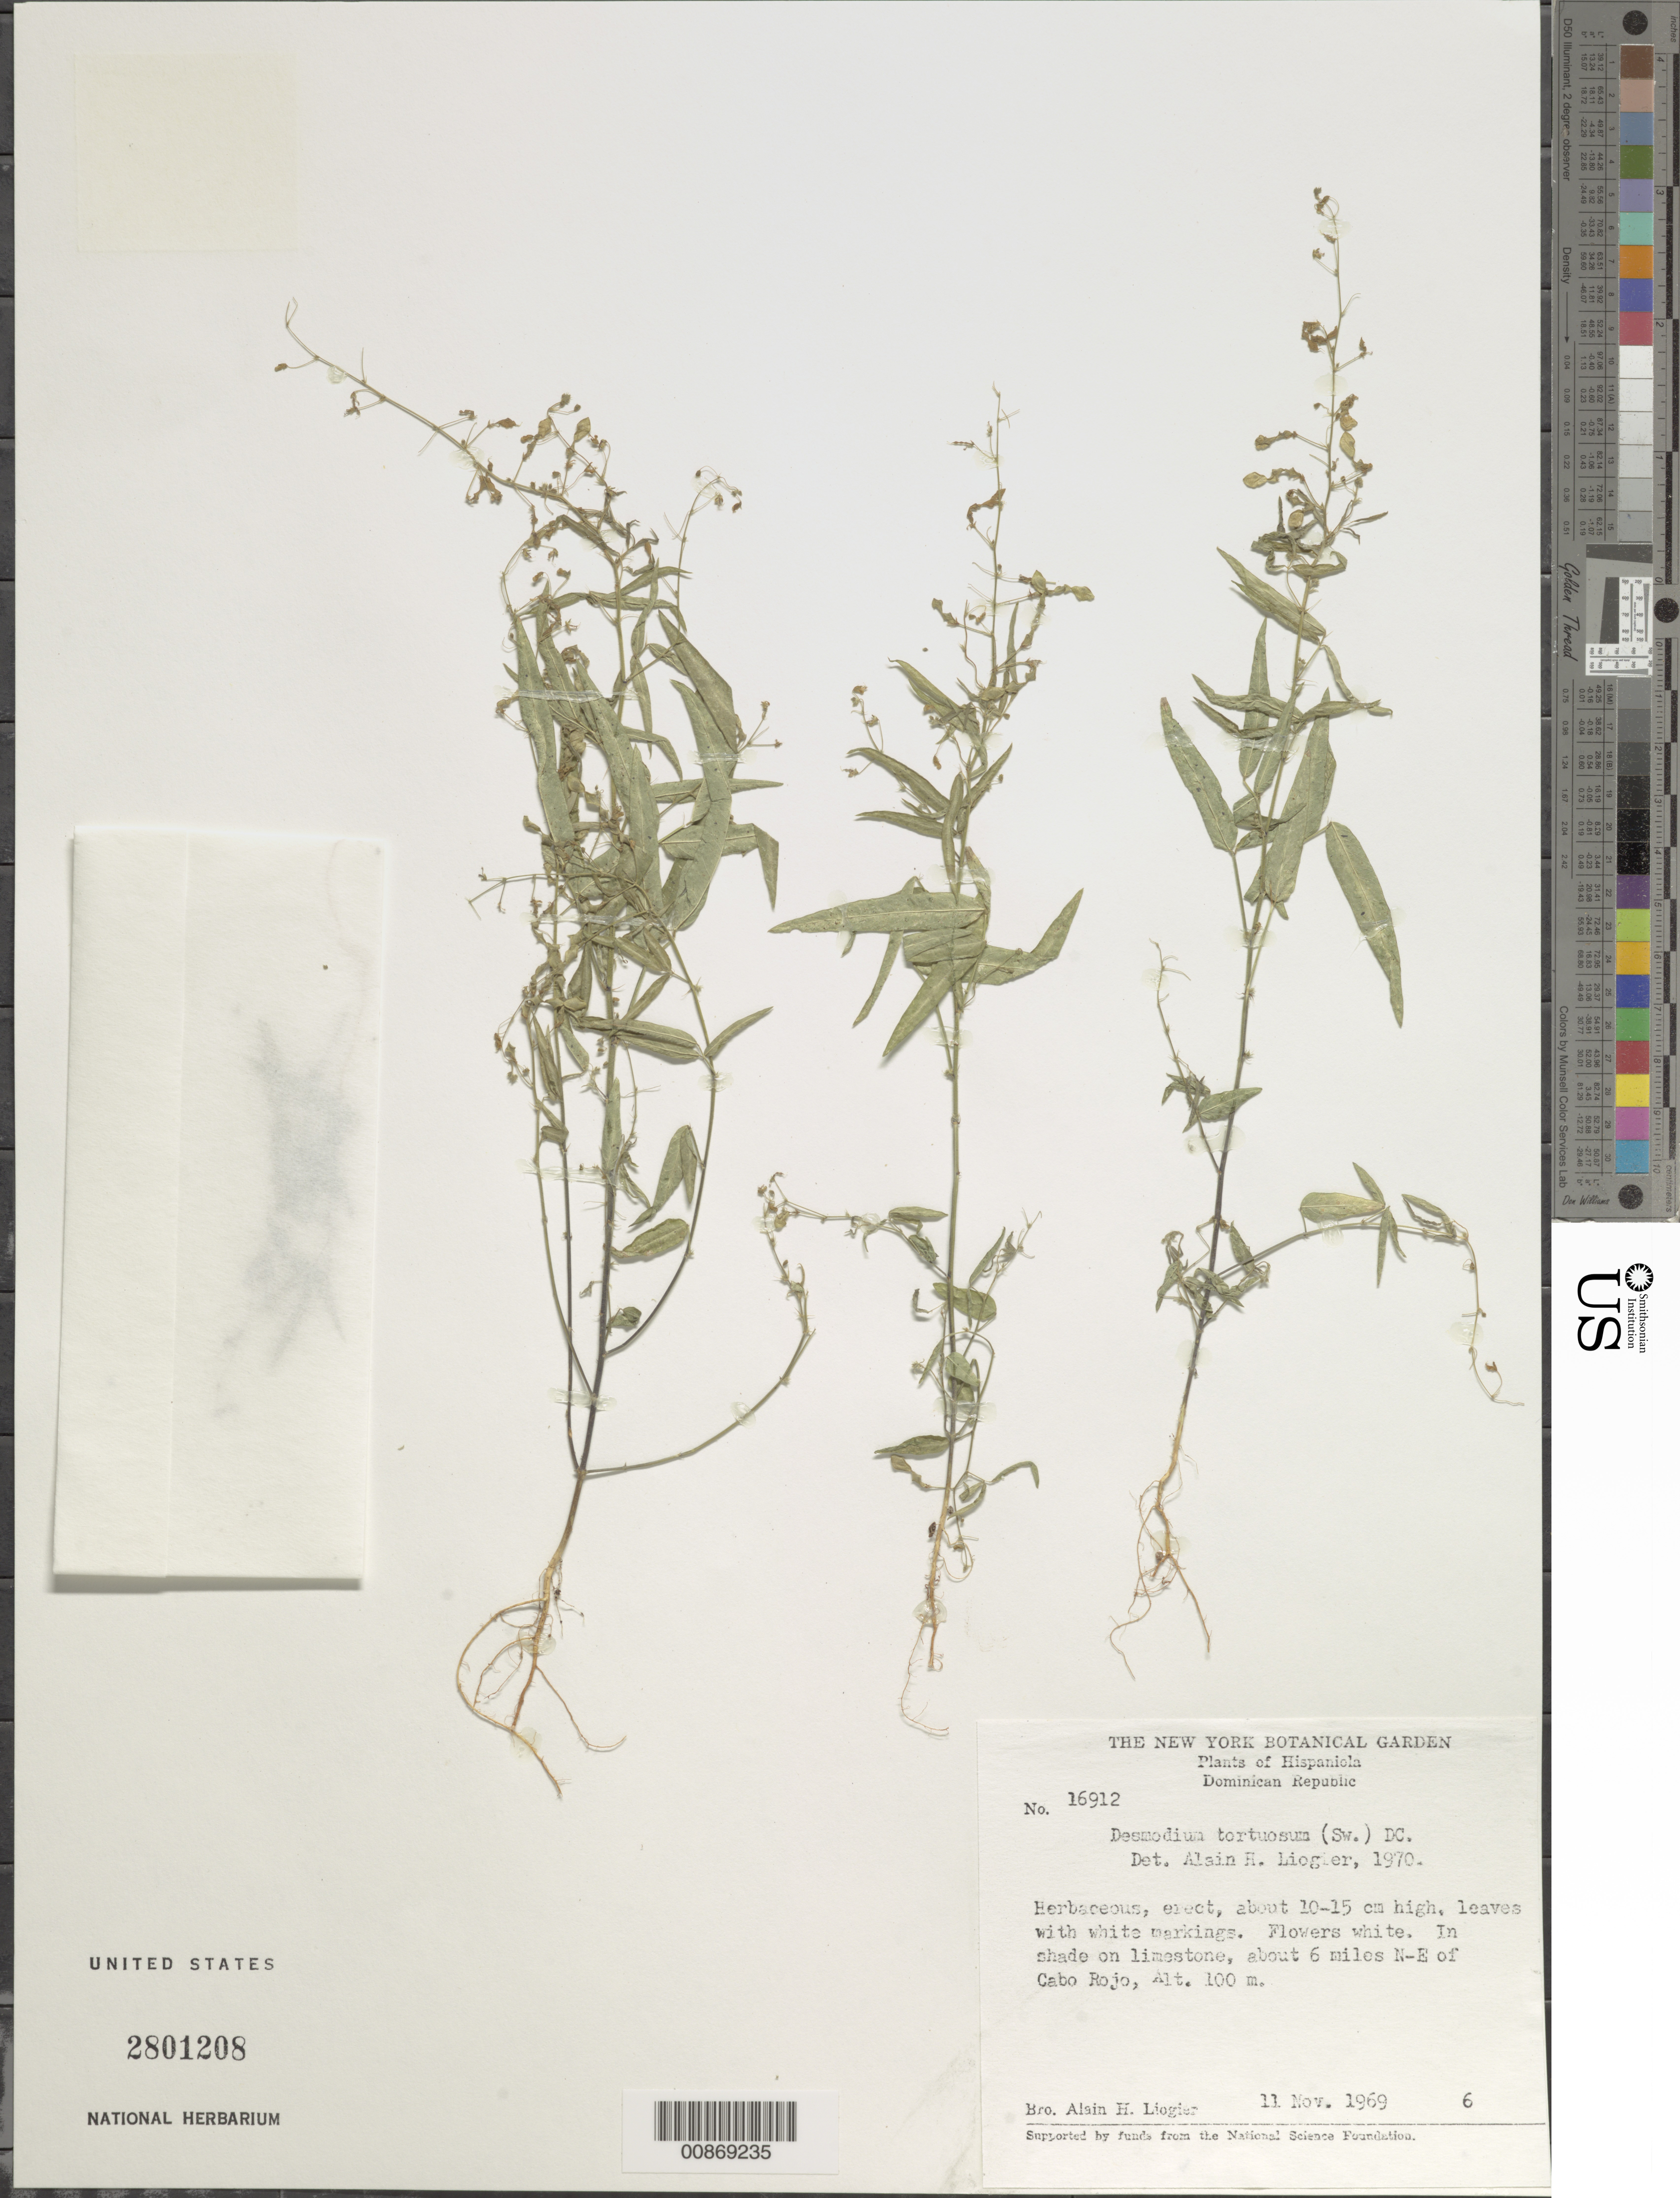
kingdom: Plantae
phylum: Tracheophyta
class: Magnoliopsida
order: Fabales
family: Fabaceae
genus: Desmodium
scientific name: Desmodium tortuosum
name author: (Sw.) DC.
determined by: Liogier, Alain H.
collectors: A. H. Liogier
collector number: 16912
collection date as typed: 11 Nov 1969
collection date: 1969-11-11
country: Dominican Republic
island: Hispaniola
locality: About 6 miles NE of Cabo Rojo.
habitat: In shade on limestone.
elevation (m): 100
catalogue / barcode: US 2801208